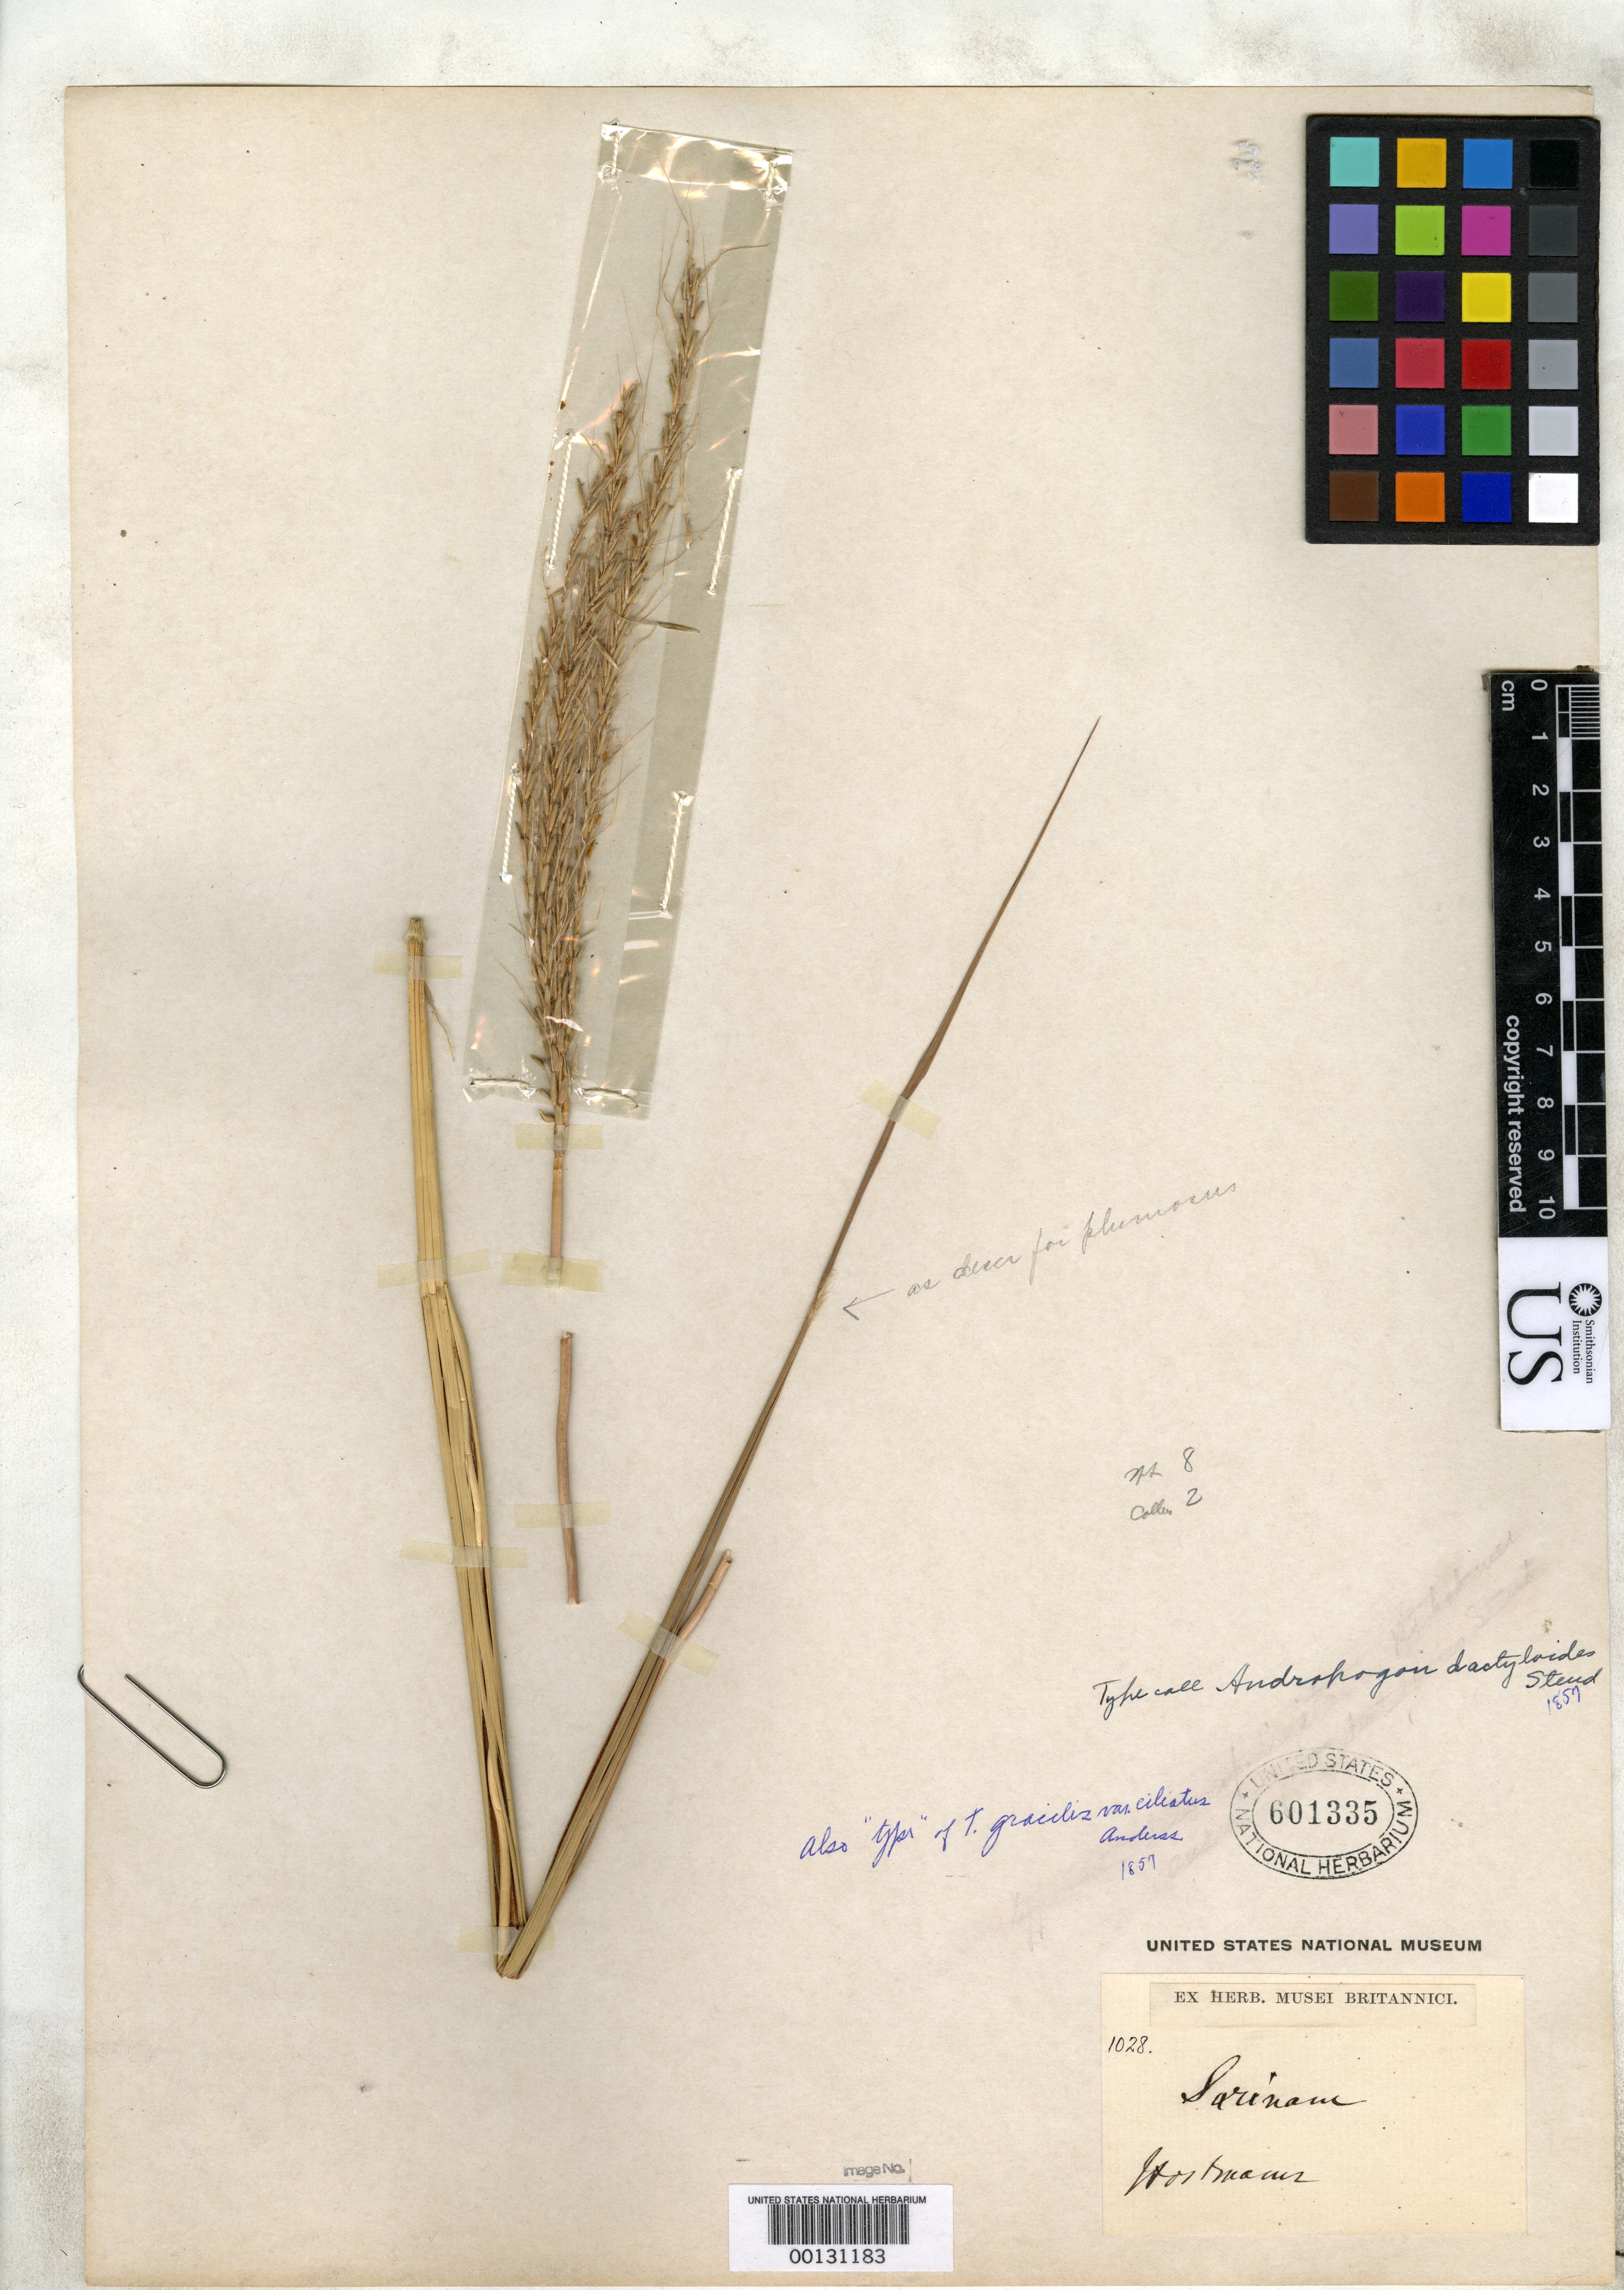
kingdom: Plantae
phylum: Tracheophyta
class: Liliopsida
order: Poales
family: Poaceae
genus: Andropogon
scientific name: Andropogon dactyloides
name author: Steud.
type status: Isotype; Syntype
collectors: F. Hostmann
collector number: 1028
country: Suriname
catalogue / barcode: US 601335